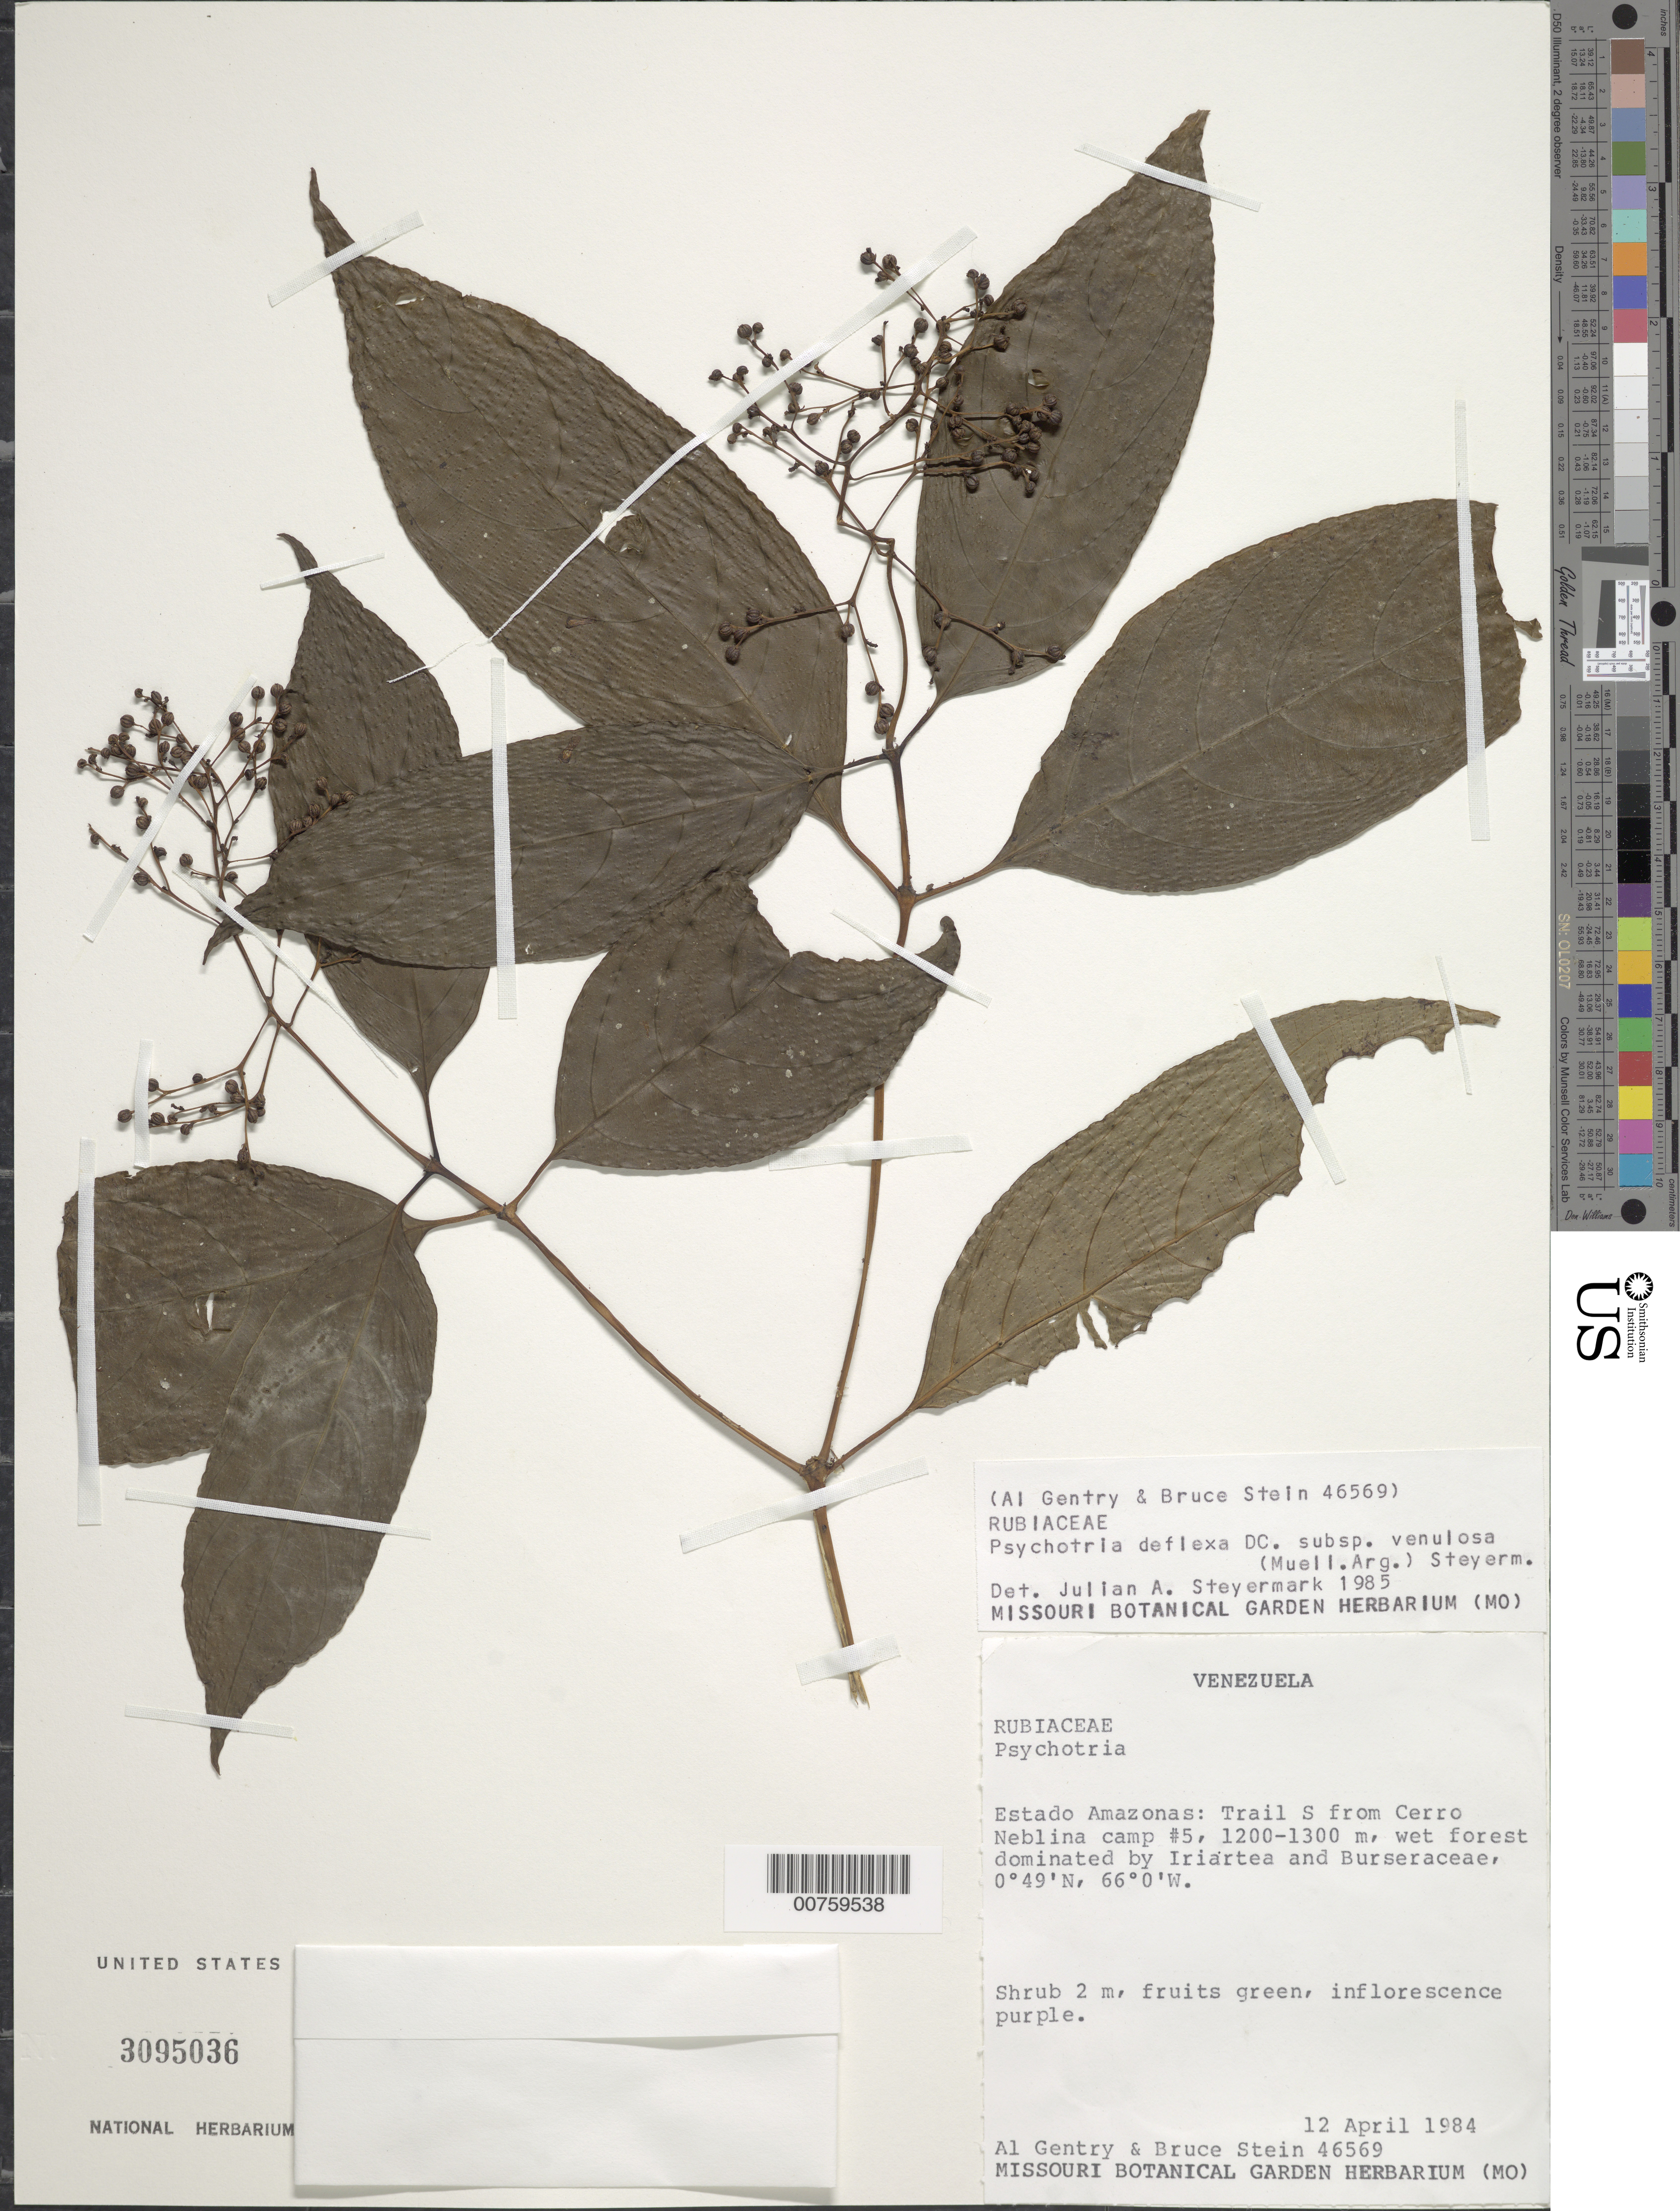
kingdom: Plantae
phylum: Tracheophyta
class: Magnoliopsida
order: Gentianales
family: Rubiaceae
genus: Psychotria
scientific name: Psychotria deflexa subsp. venulosa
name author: (Müll. Arg.) Steyerm.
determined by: Steyermark, Julian A., (VEN)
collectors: A. H. Gentry & B. Stein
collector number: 46569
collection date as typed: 12-Apr-84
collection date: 1984-04-12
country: Venezuela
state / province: Amazonas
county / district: Río Negro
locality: Cerro de La Neblina, S of Camp #5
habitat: Wet forest dominated by Iriartea and Burseraceae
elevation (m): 1200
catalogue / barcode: US 3095036